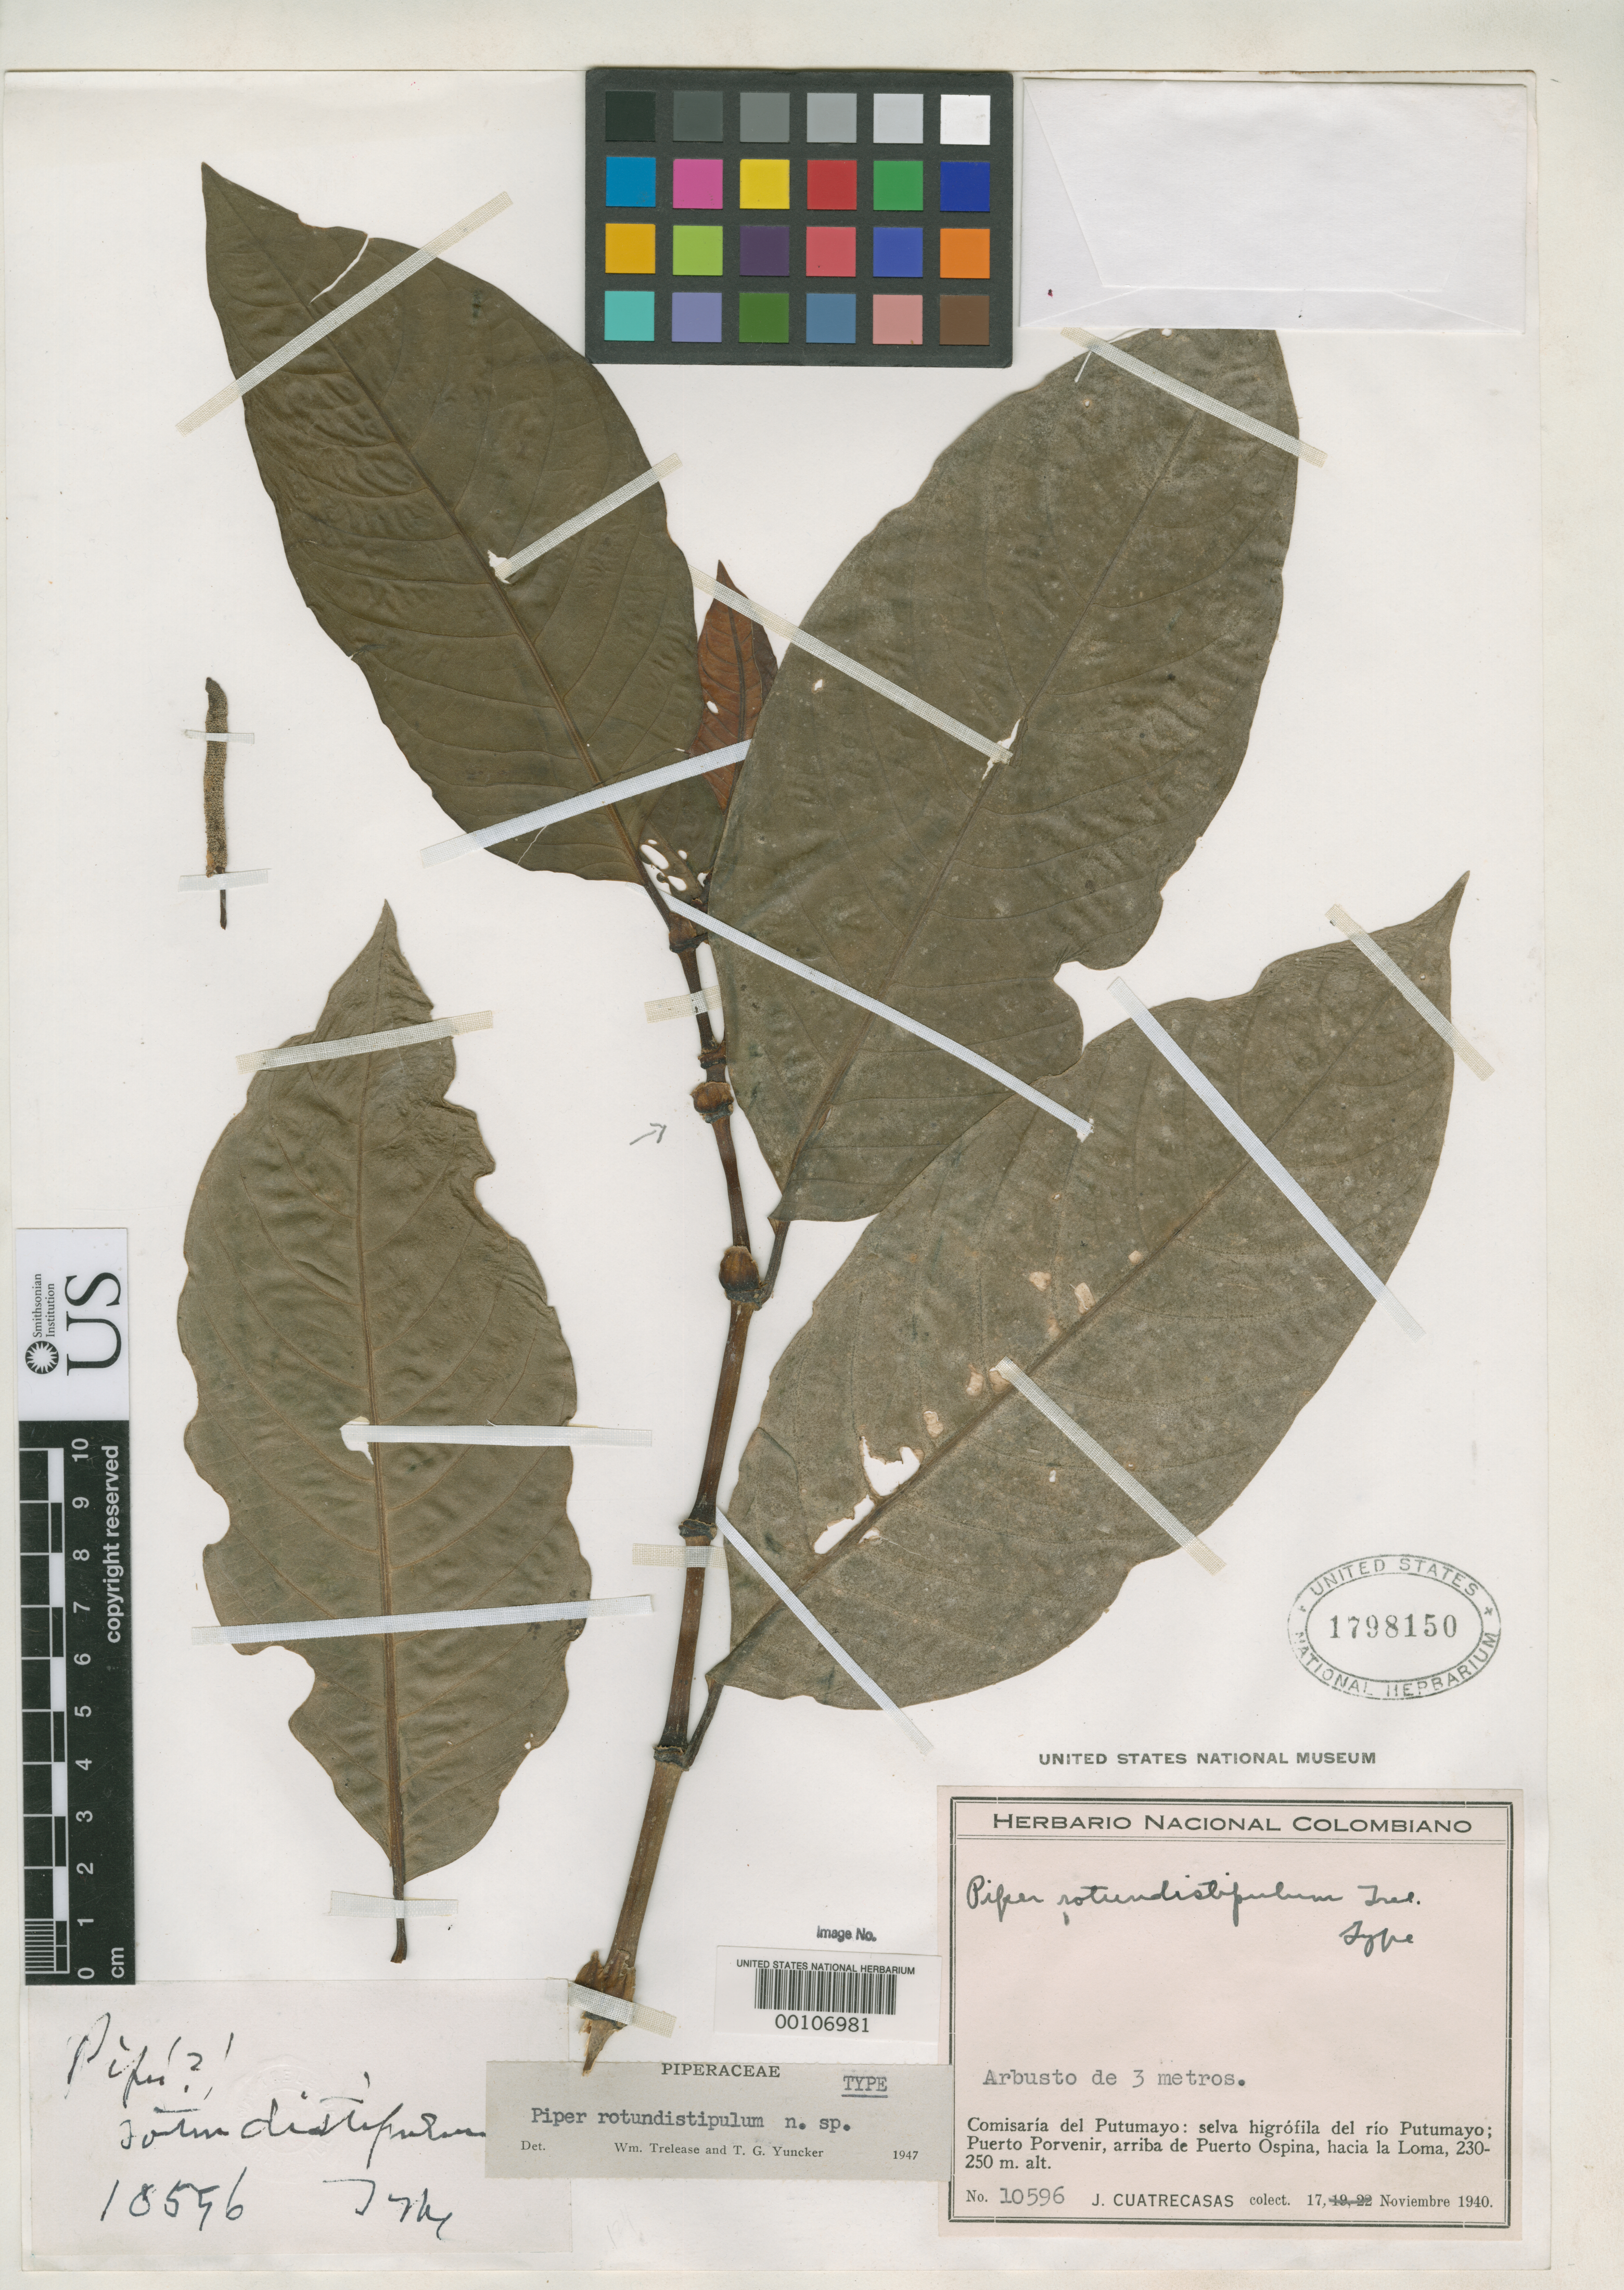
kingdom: Plantae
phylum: Tracheophyta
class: Magnoliopsida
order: Piperales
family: Piperaceae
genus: Piper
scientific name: Piper rotundistipulum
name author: Trel. & Yunck.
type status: Holotype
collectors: J. Cuatrecasas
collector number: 10596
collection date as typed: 17 Nov 1940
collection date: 1940-11-17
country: Colombia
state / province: Putumayo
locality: Puerto Porvenir, above Puerto Ospina.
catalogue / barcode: US 1798150